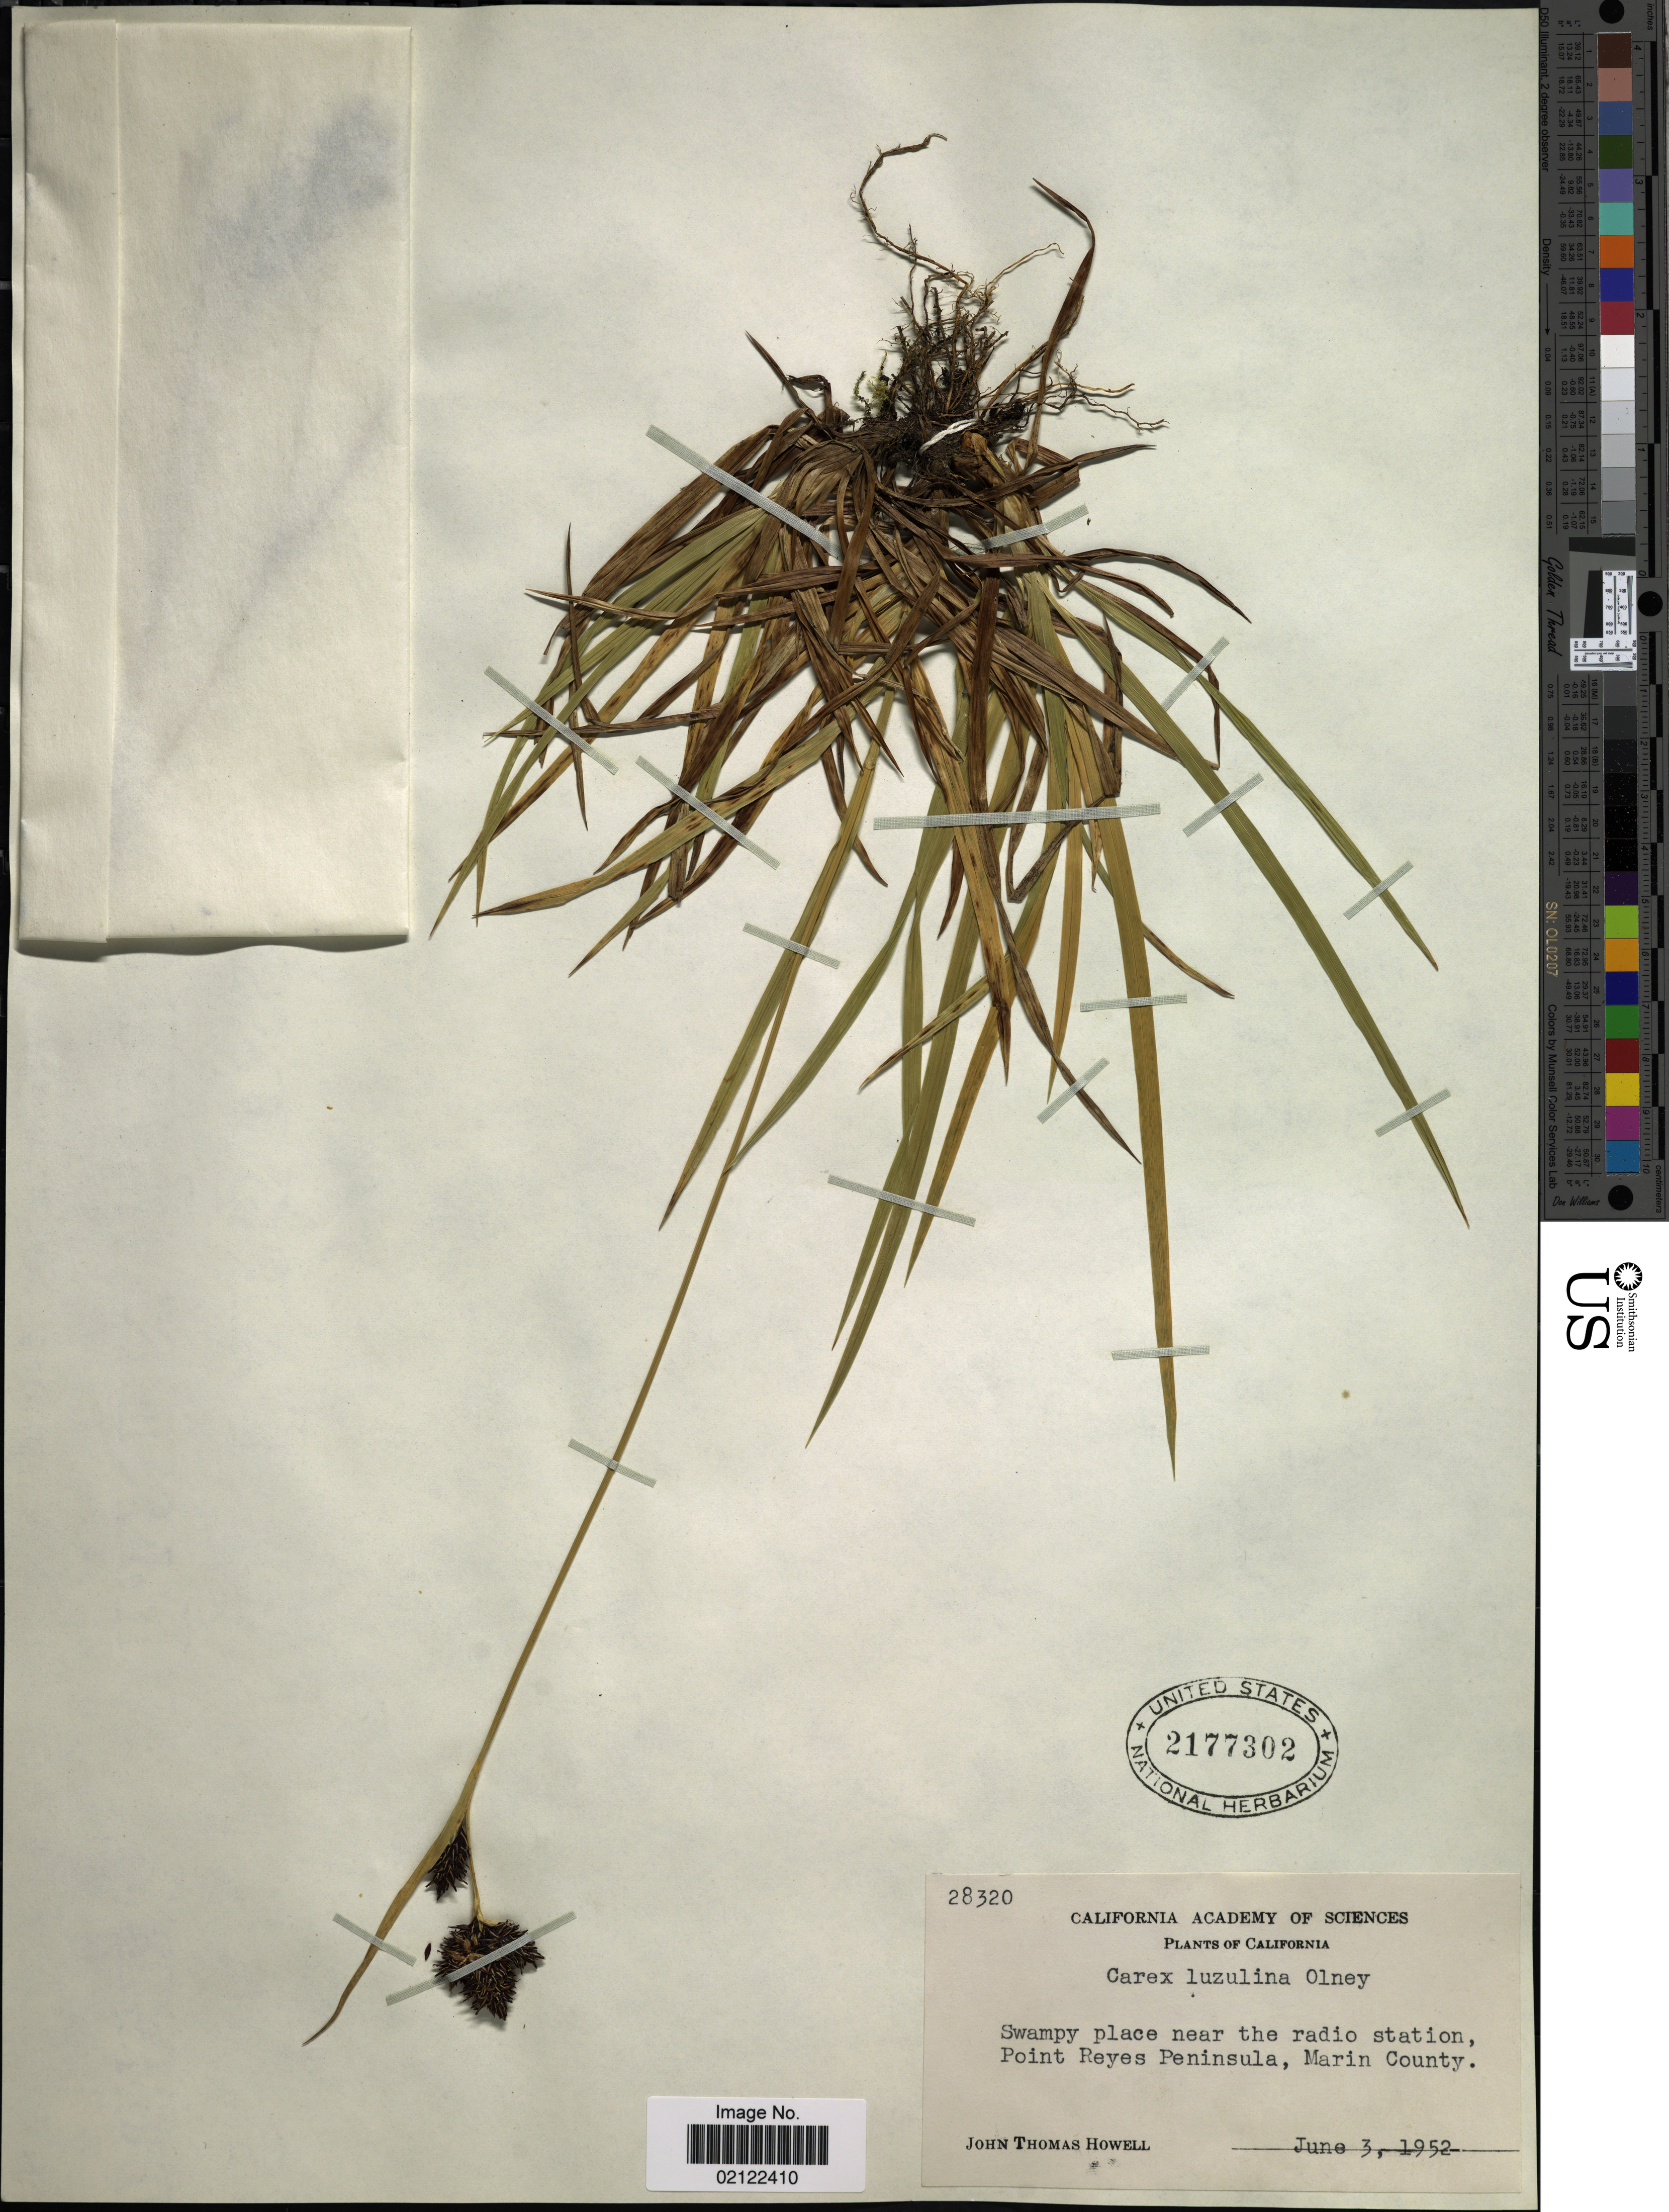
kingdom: Plantae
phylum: Tracheophyta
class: Liliopsida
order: Poales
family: Cyperaceae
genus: Carex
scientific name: Carex luzulina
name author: Olney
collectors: J. T. Howell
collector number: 28320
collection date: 1952-06-03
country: United States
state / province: California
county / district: Marin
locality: Swampy place near the radio station, Point Reyes Peninsula, Marin County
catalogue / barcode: US 2177302